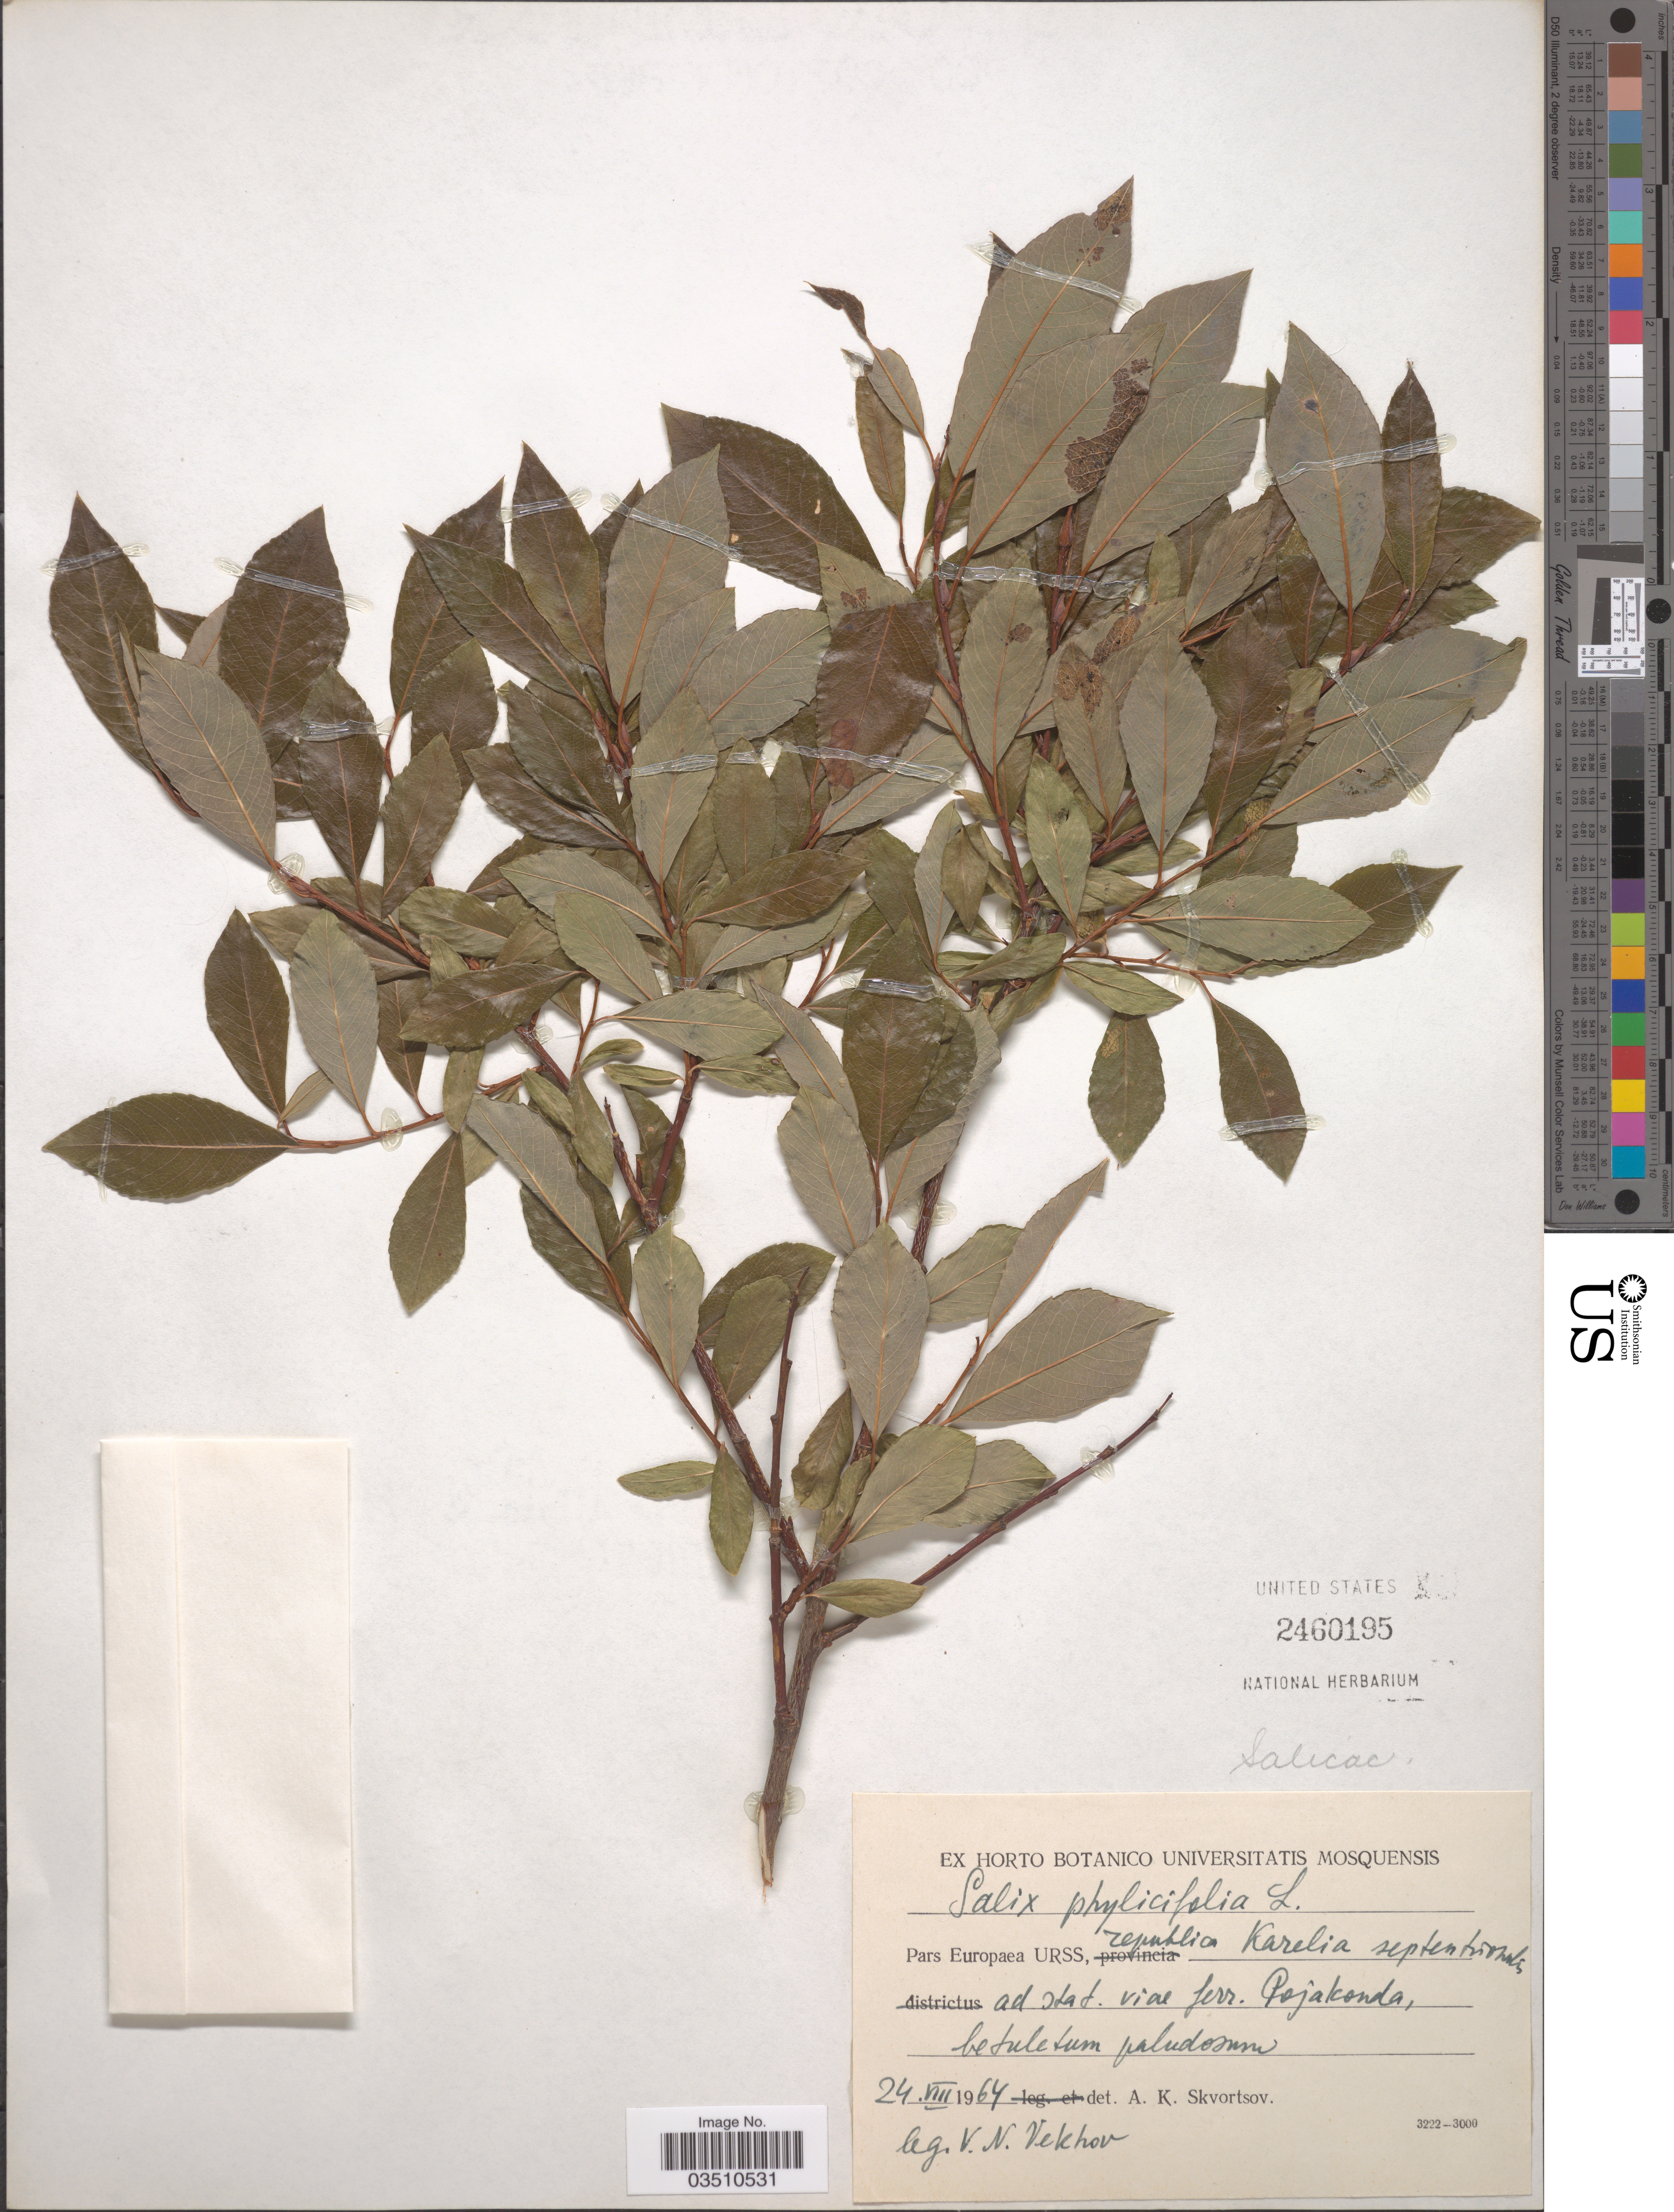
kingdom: Plantae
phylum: Tracheophyta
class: Magnoliopsida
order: Malpighiales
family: Salicaceae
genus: Salix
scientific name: Salix phylicifolia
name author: L.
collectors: V. Vekhov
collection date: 1964-08-24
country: Russian Federation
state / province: Karelia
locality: Pars Europaea URSS, republica Karelia septentrionalis ad stat. viae ferr. Pojakonda.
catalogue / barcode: US 2460195